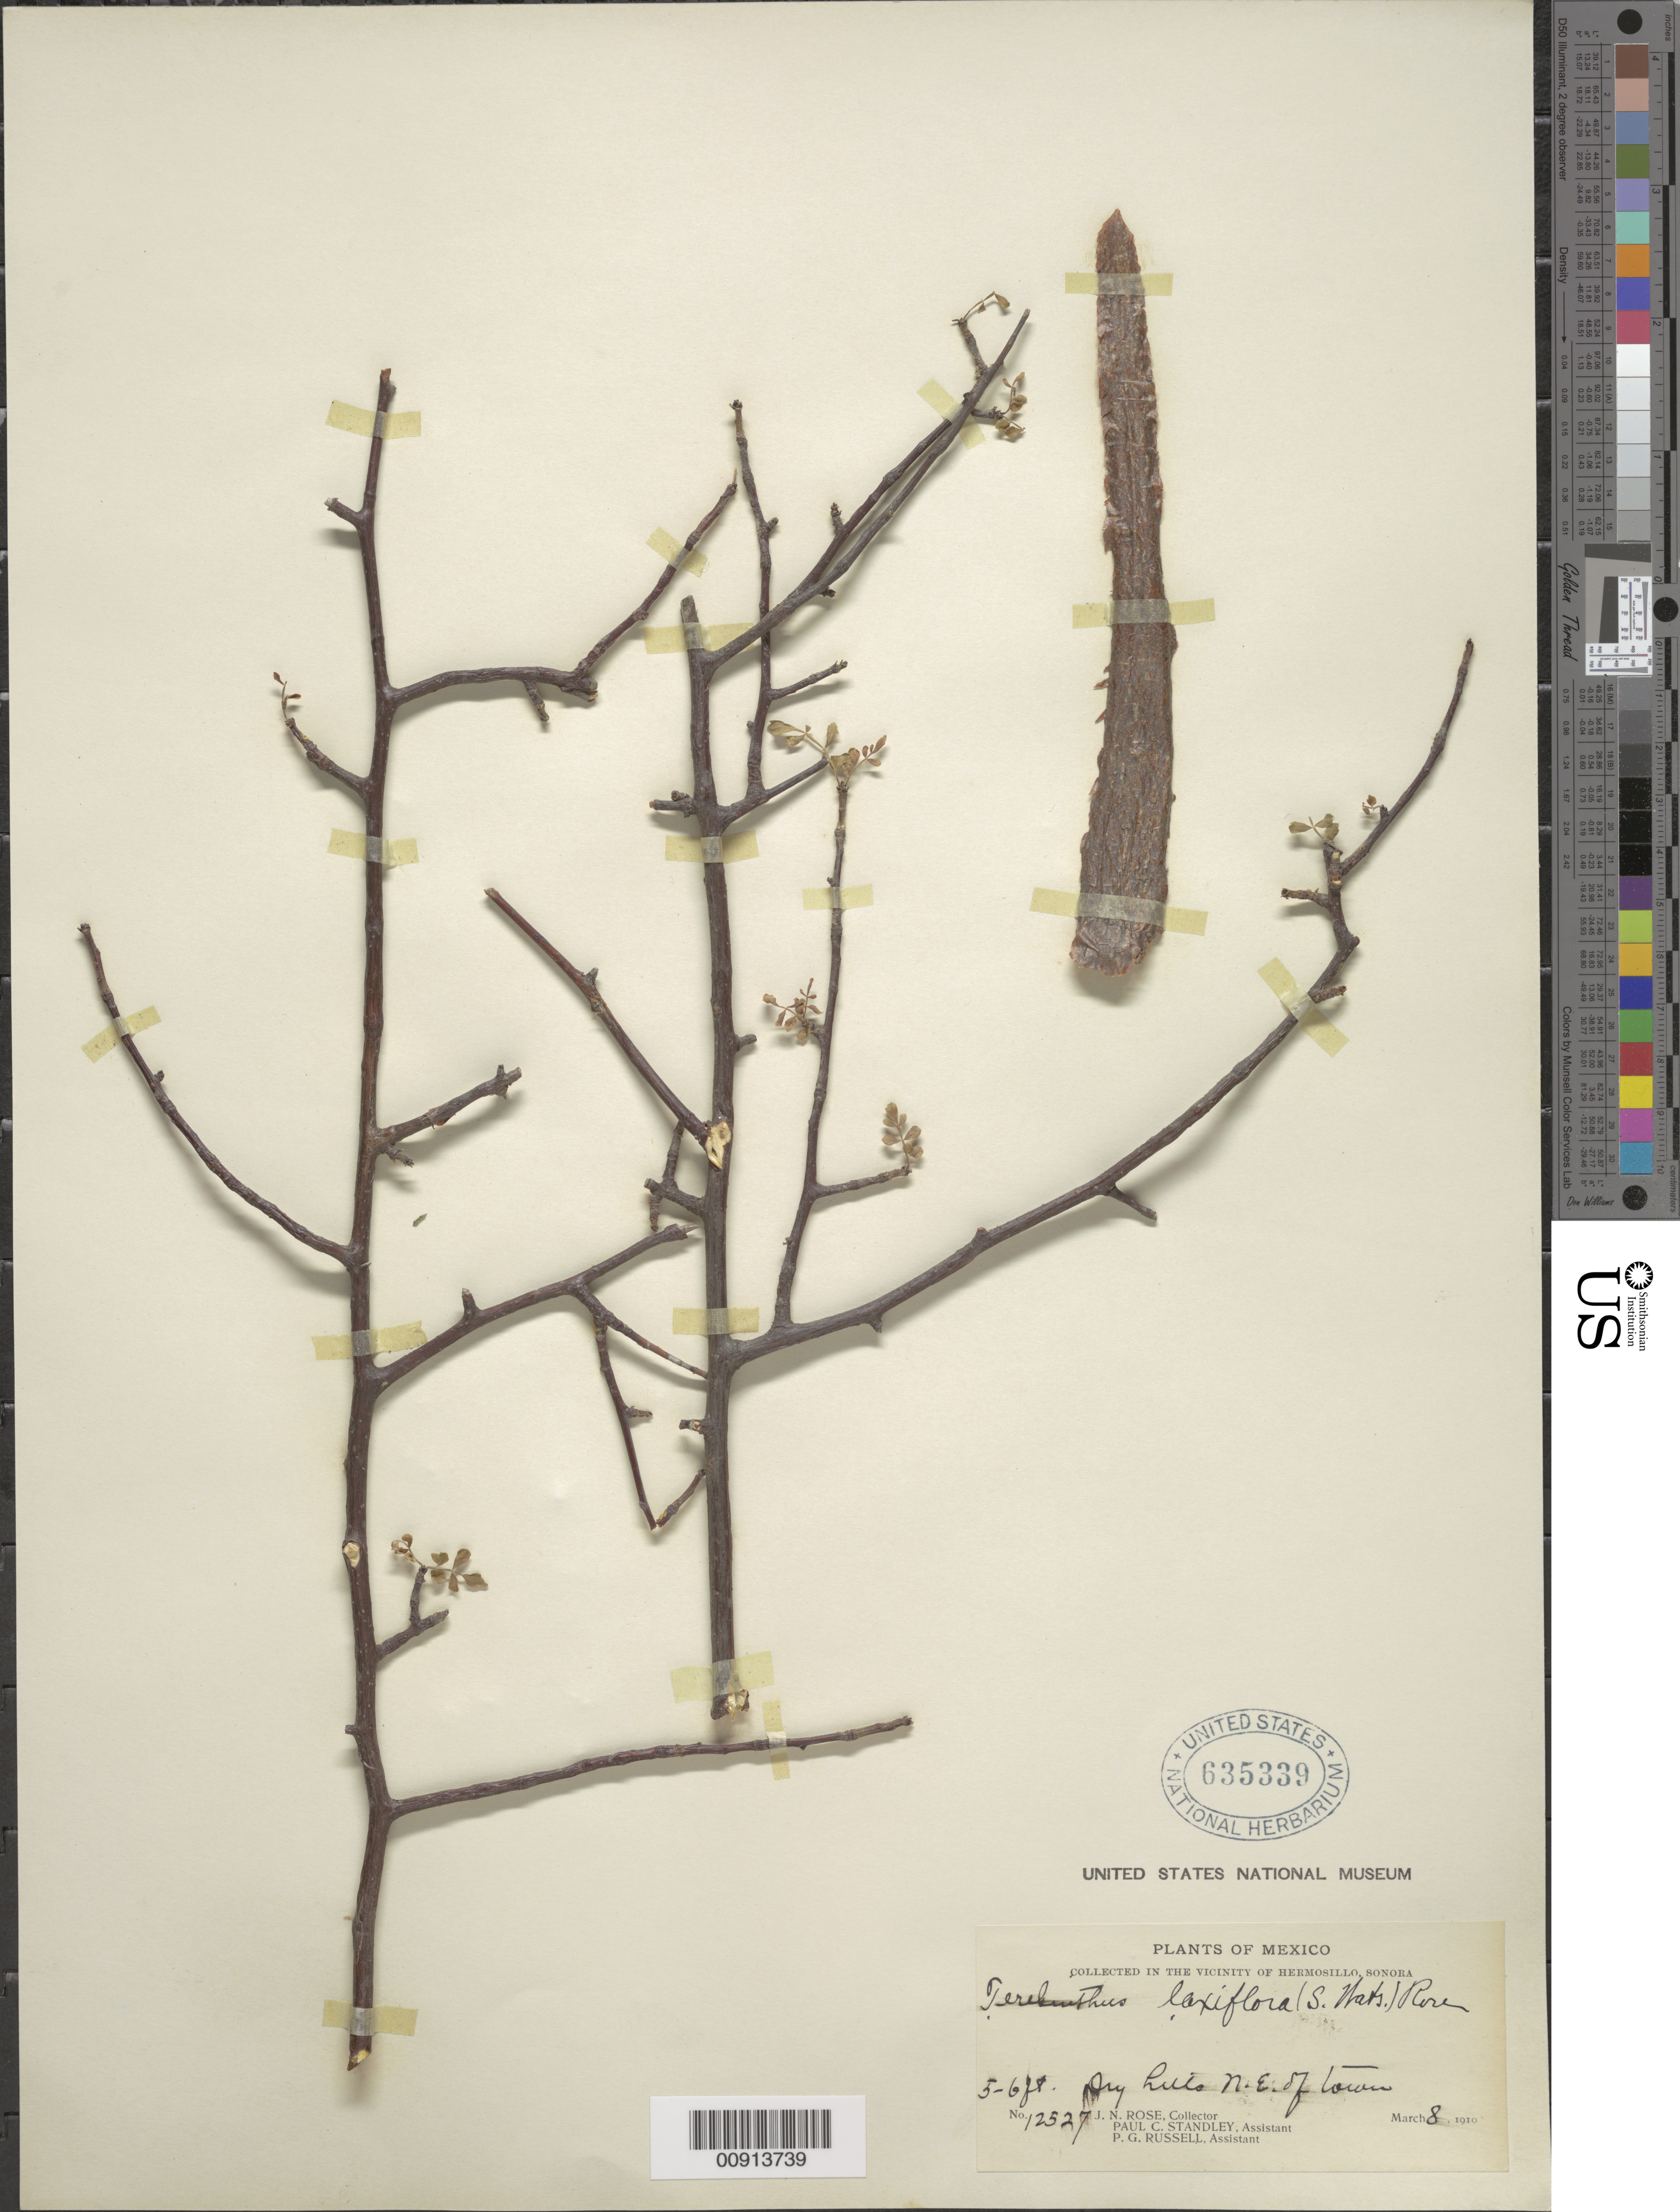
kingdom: Plantae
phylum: Tracheophyta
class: Magnoliopsida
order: Sapindales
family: Burseraceae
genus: Bursera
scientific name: Bursera laxiflora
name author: S. Watson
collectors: J. N. Rose, P. C. Standley & P. G. Russell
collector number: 12527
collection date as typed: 08 Mar 1910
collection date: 1910-03-08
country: Mexico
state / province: Sonora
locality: Vicinity of Hermosillo, Sonora.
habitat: Dry hills NE of town.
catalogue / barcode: US 635339